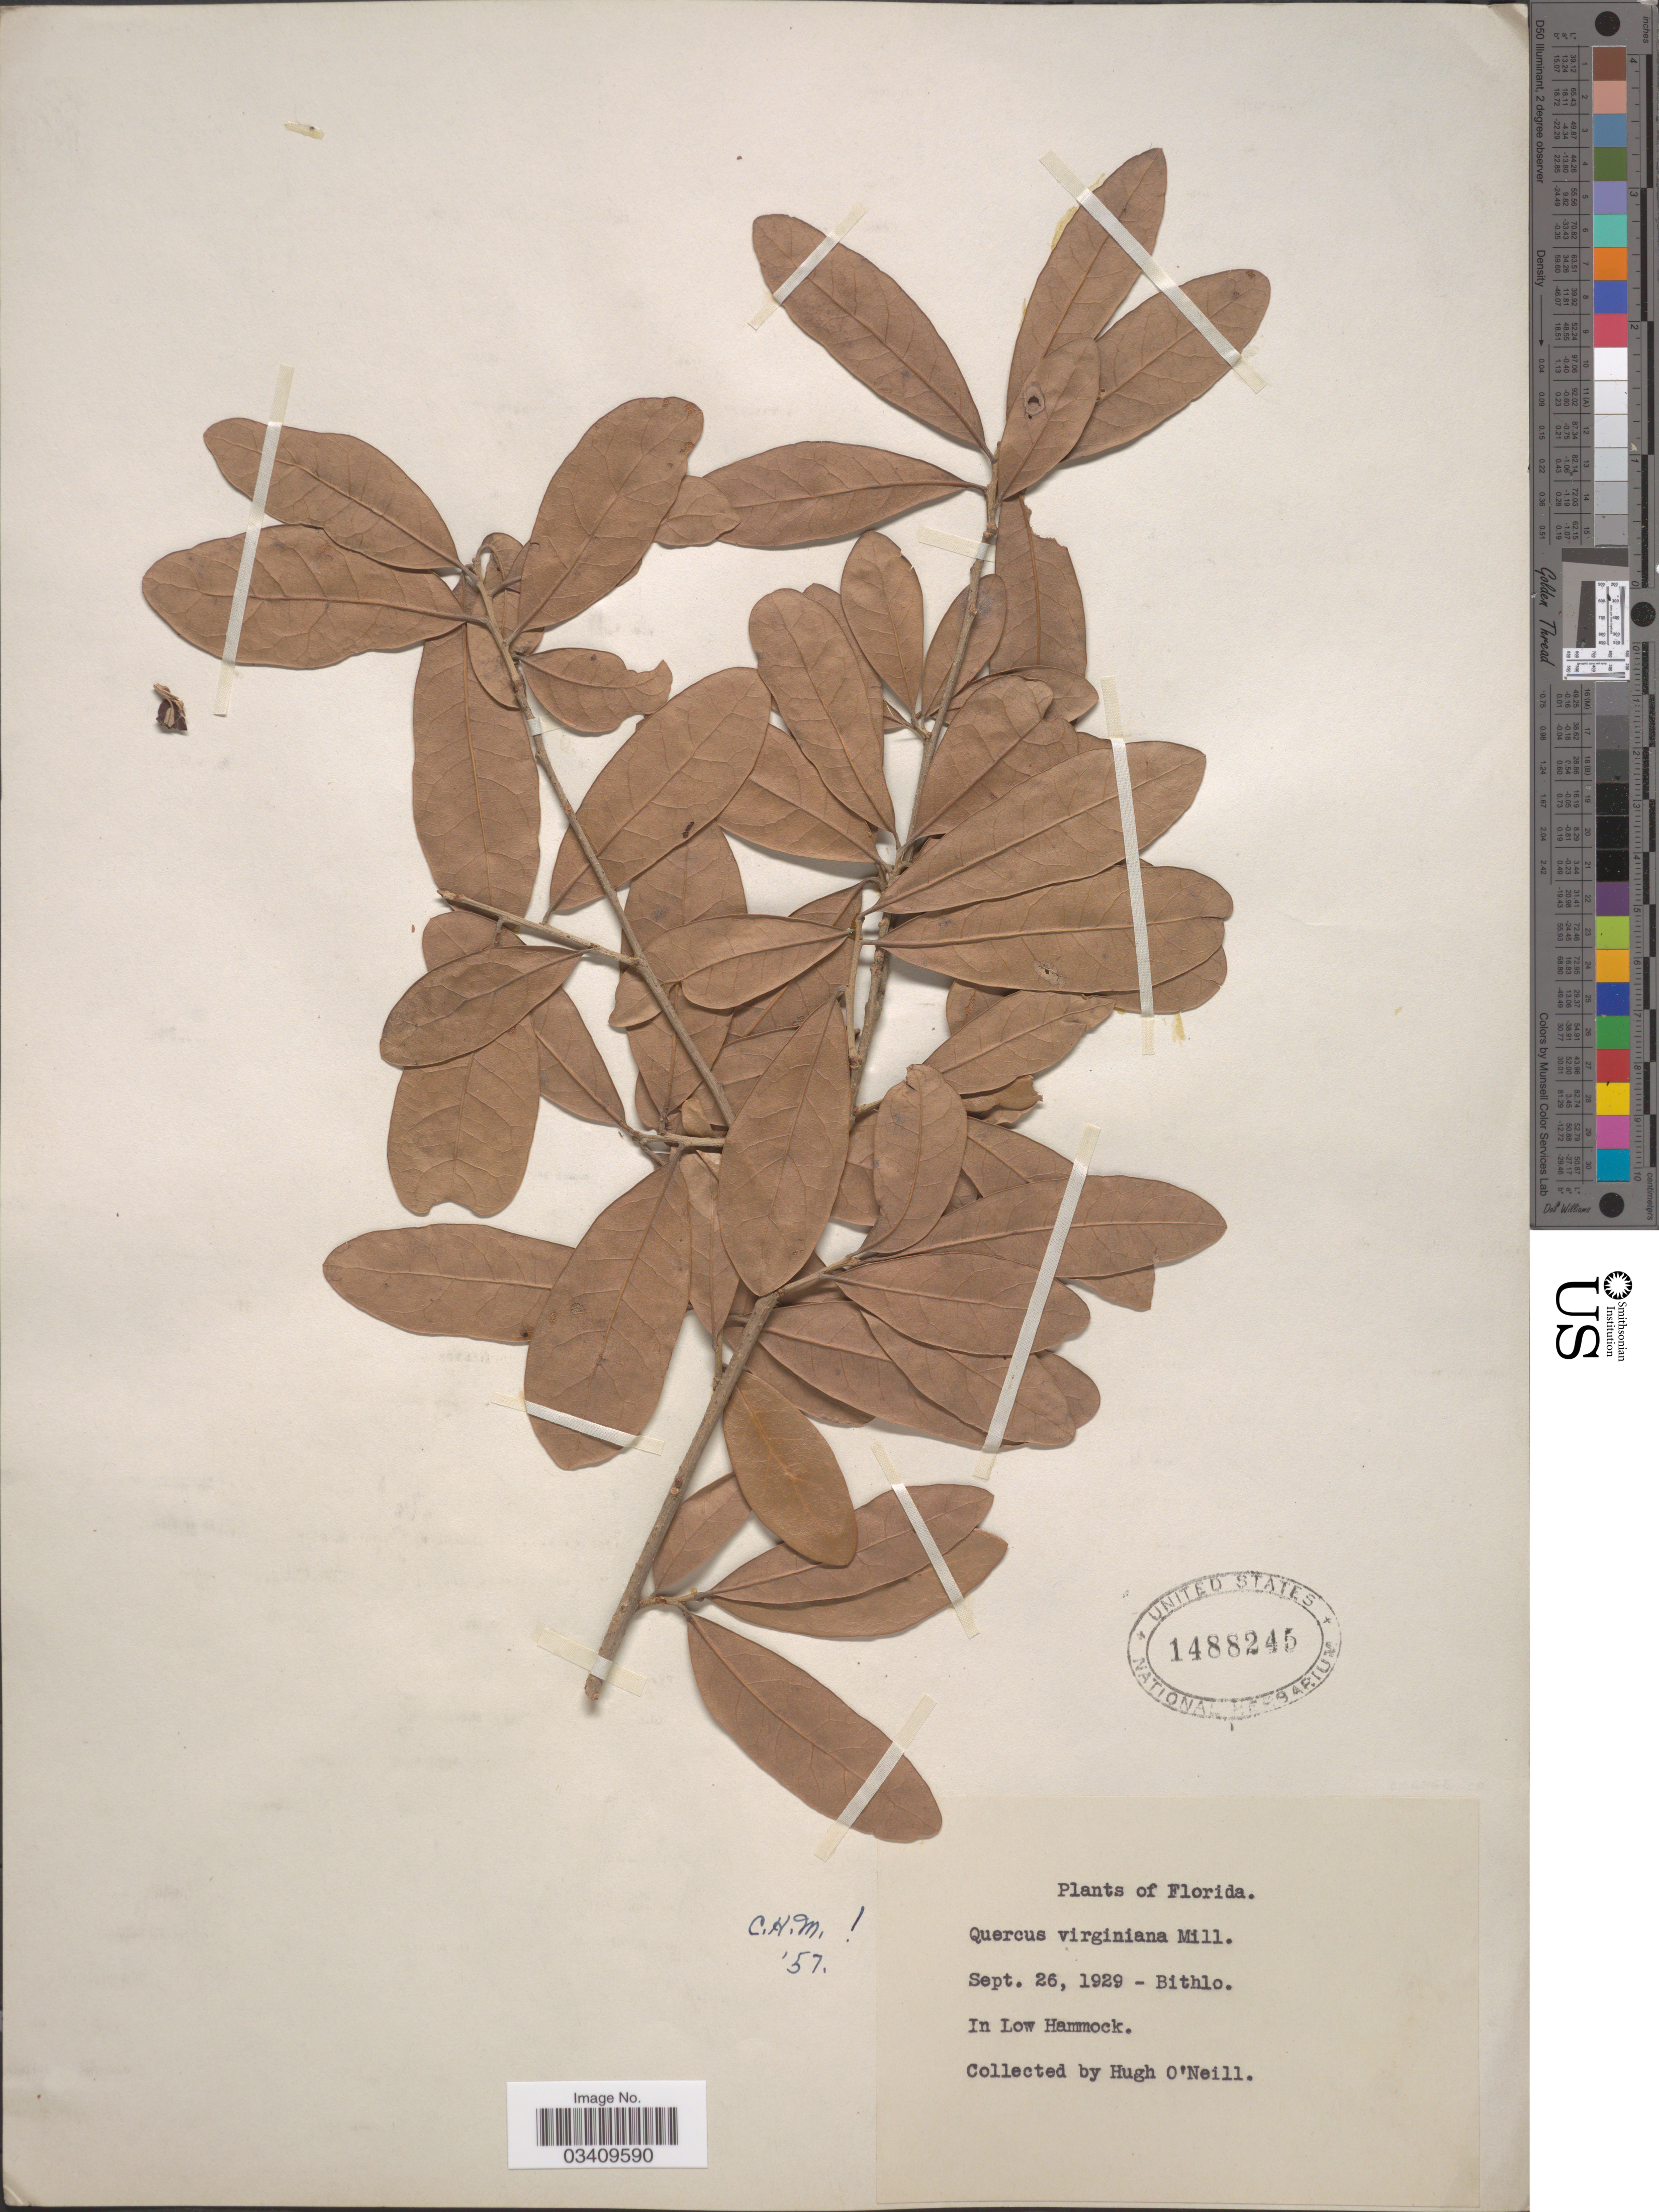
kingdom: Plantae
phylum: Tracheophyta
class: Magnoliopsida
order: Fagales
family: Fagaceae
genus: Quercus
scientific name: Quercus virginiana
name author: Mill.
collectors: H. O'Neill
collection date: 1929-09-26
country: United States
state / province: Florida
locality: Bithlo. In Low Hammock.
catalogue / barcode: US 1488245